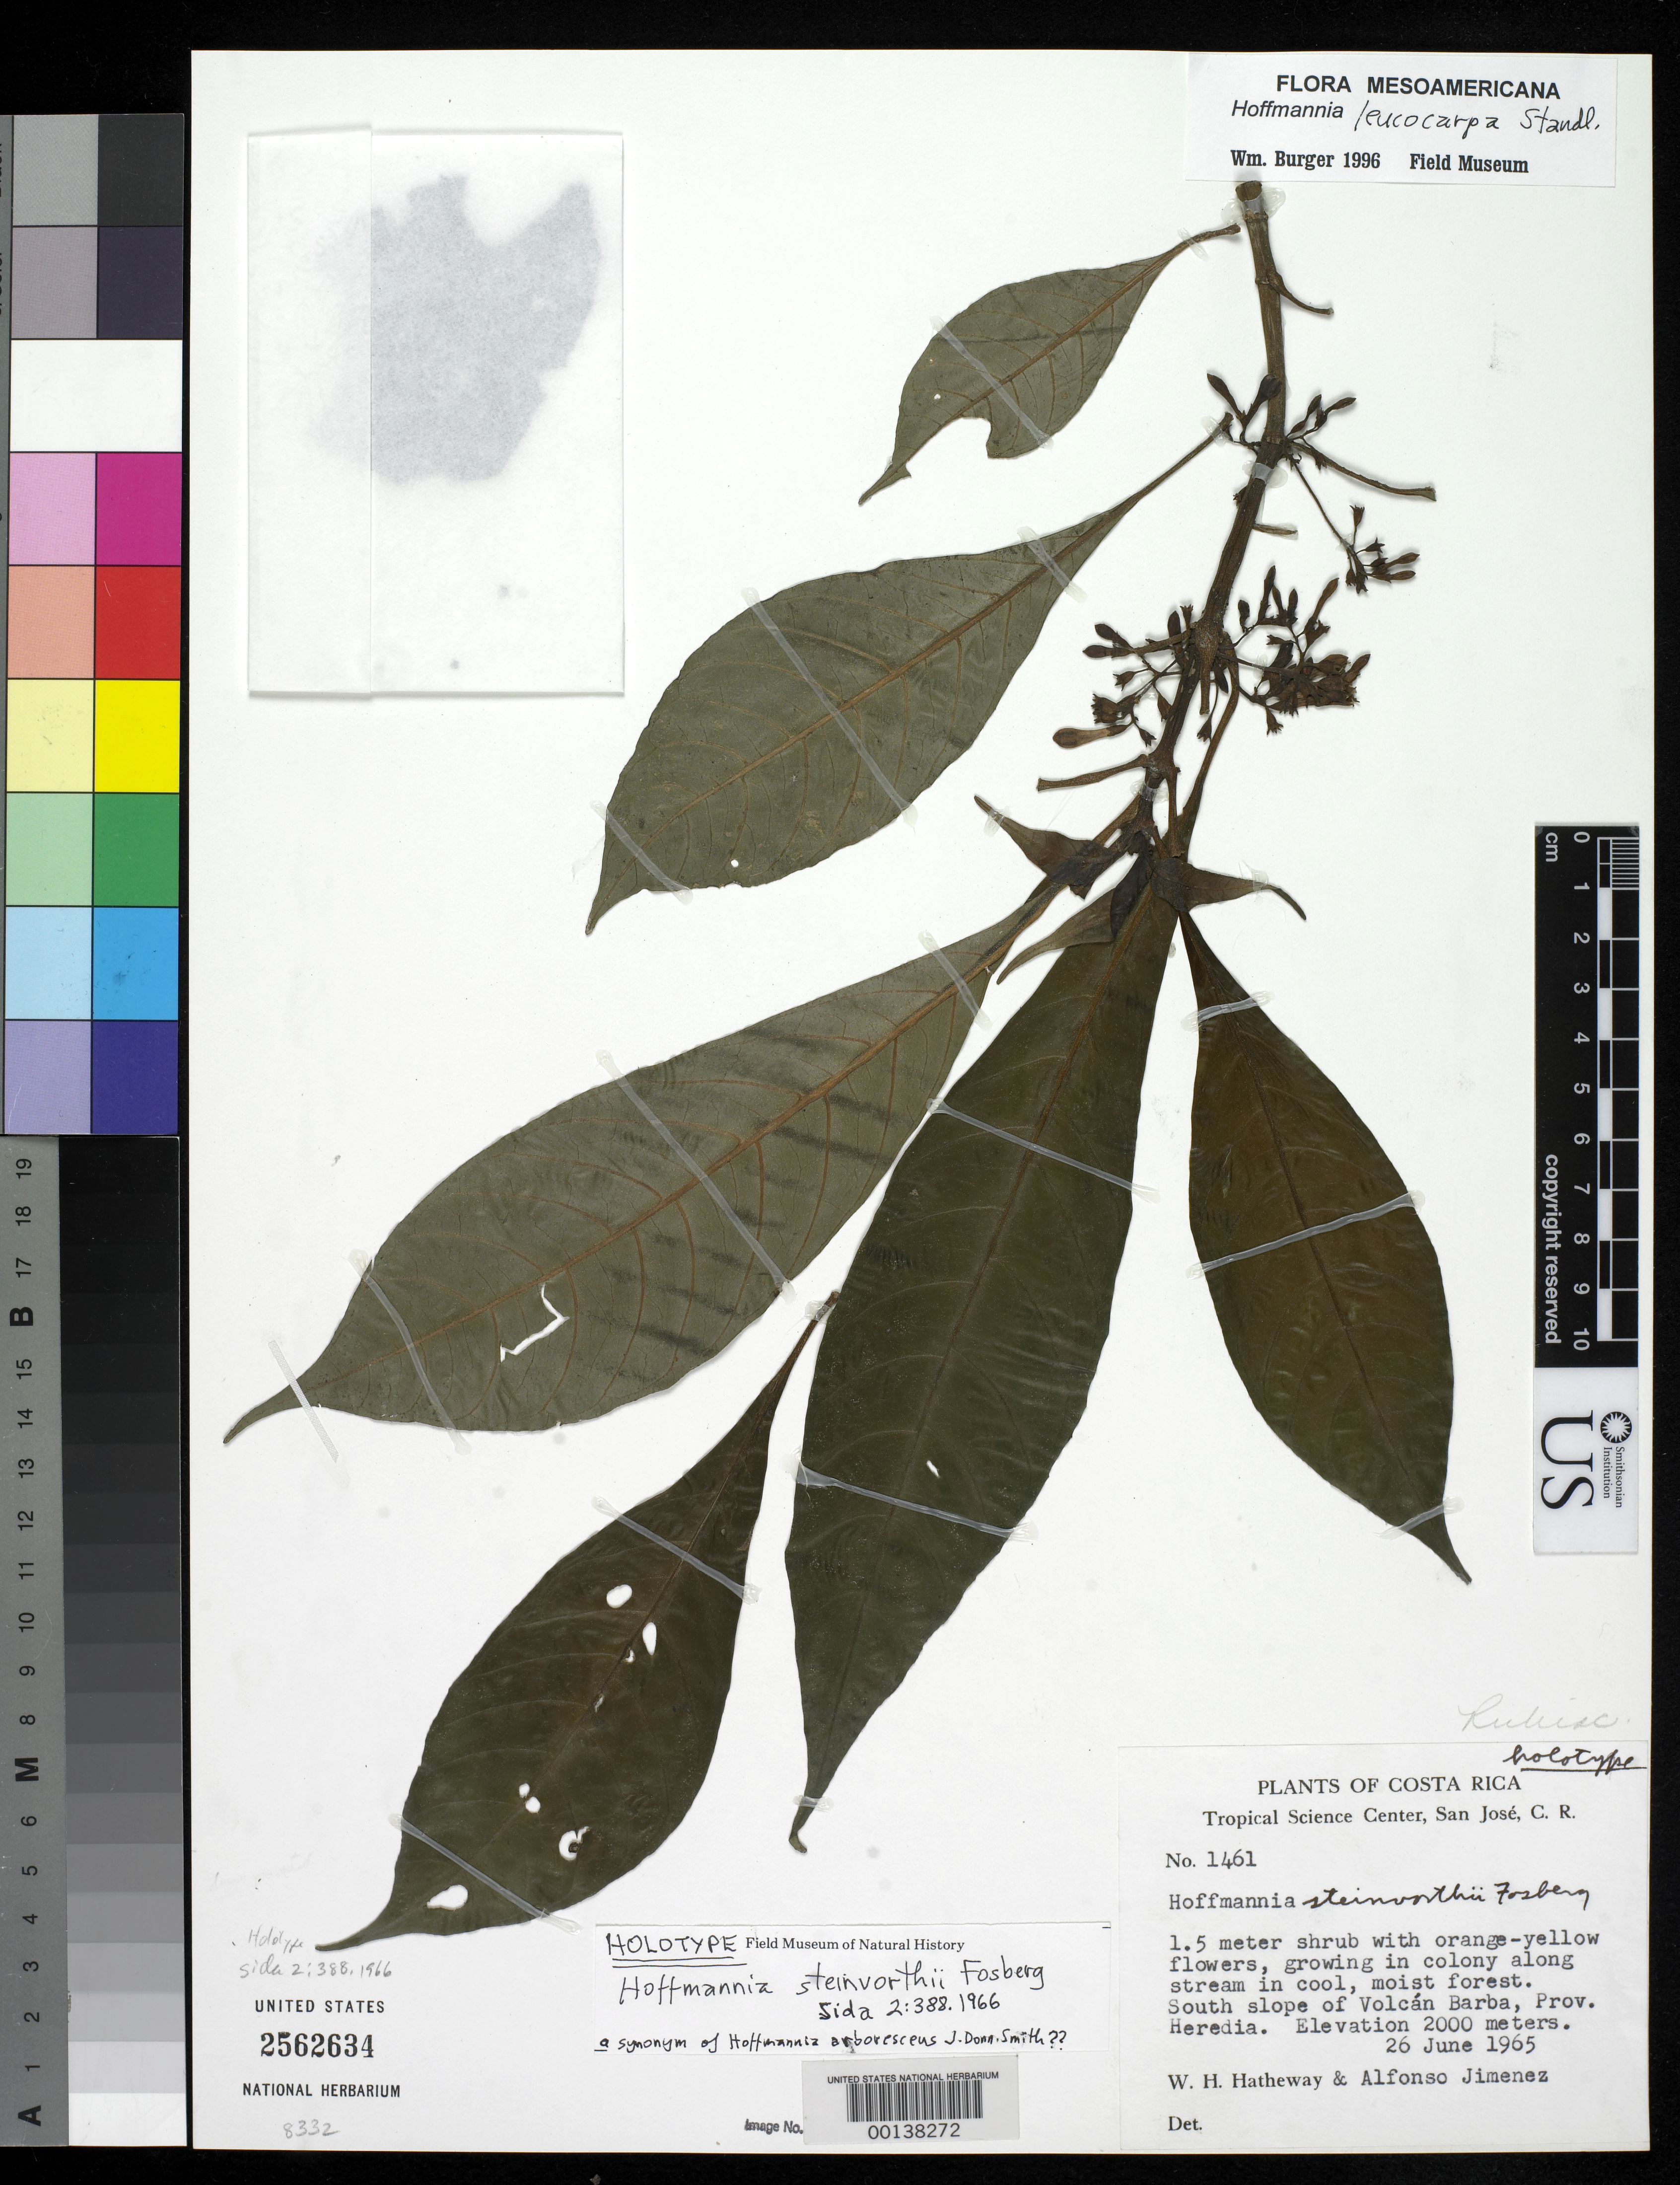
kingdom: Plantae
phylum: Tracheophyta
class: Magnoliopsida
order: Gentianales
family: Rubiaceae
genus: Hoffmannia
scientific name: Hoffmannia steinvorthii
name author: Fosberg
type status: Holotype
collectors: W. H. Hatheway & A. Jimenez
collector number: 1461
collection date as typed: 26 Jun 1965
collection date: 1965-06-26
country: Costa Rica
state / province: Heredia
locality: S slope of Volcan Barba.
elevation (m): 2000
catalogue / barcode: US 2562634